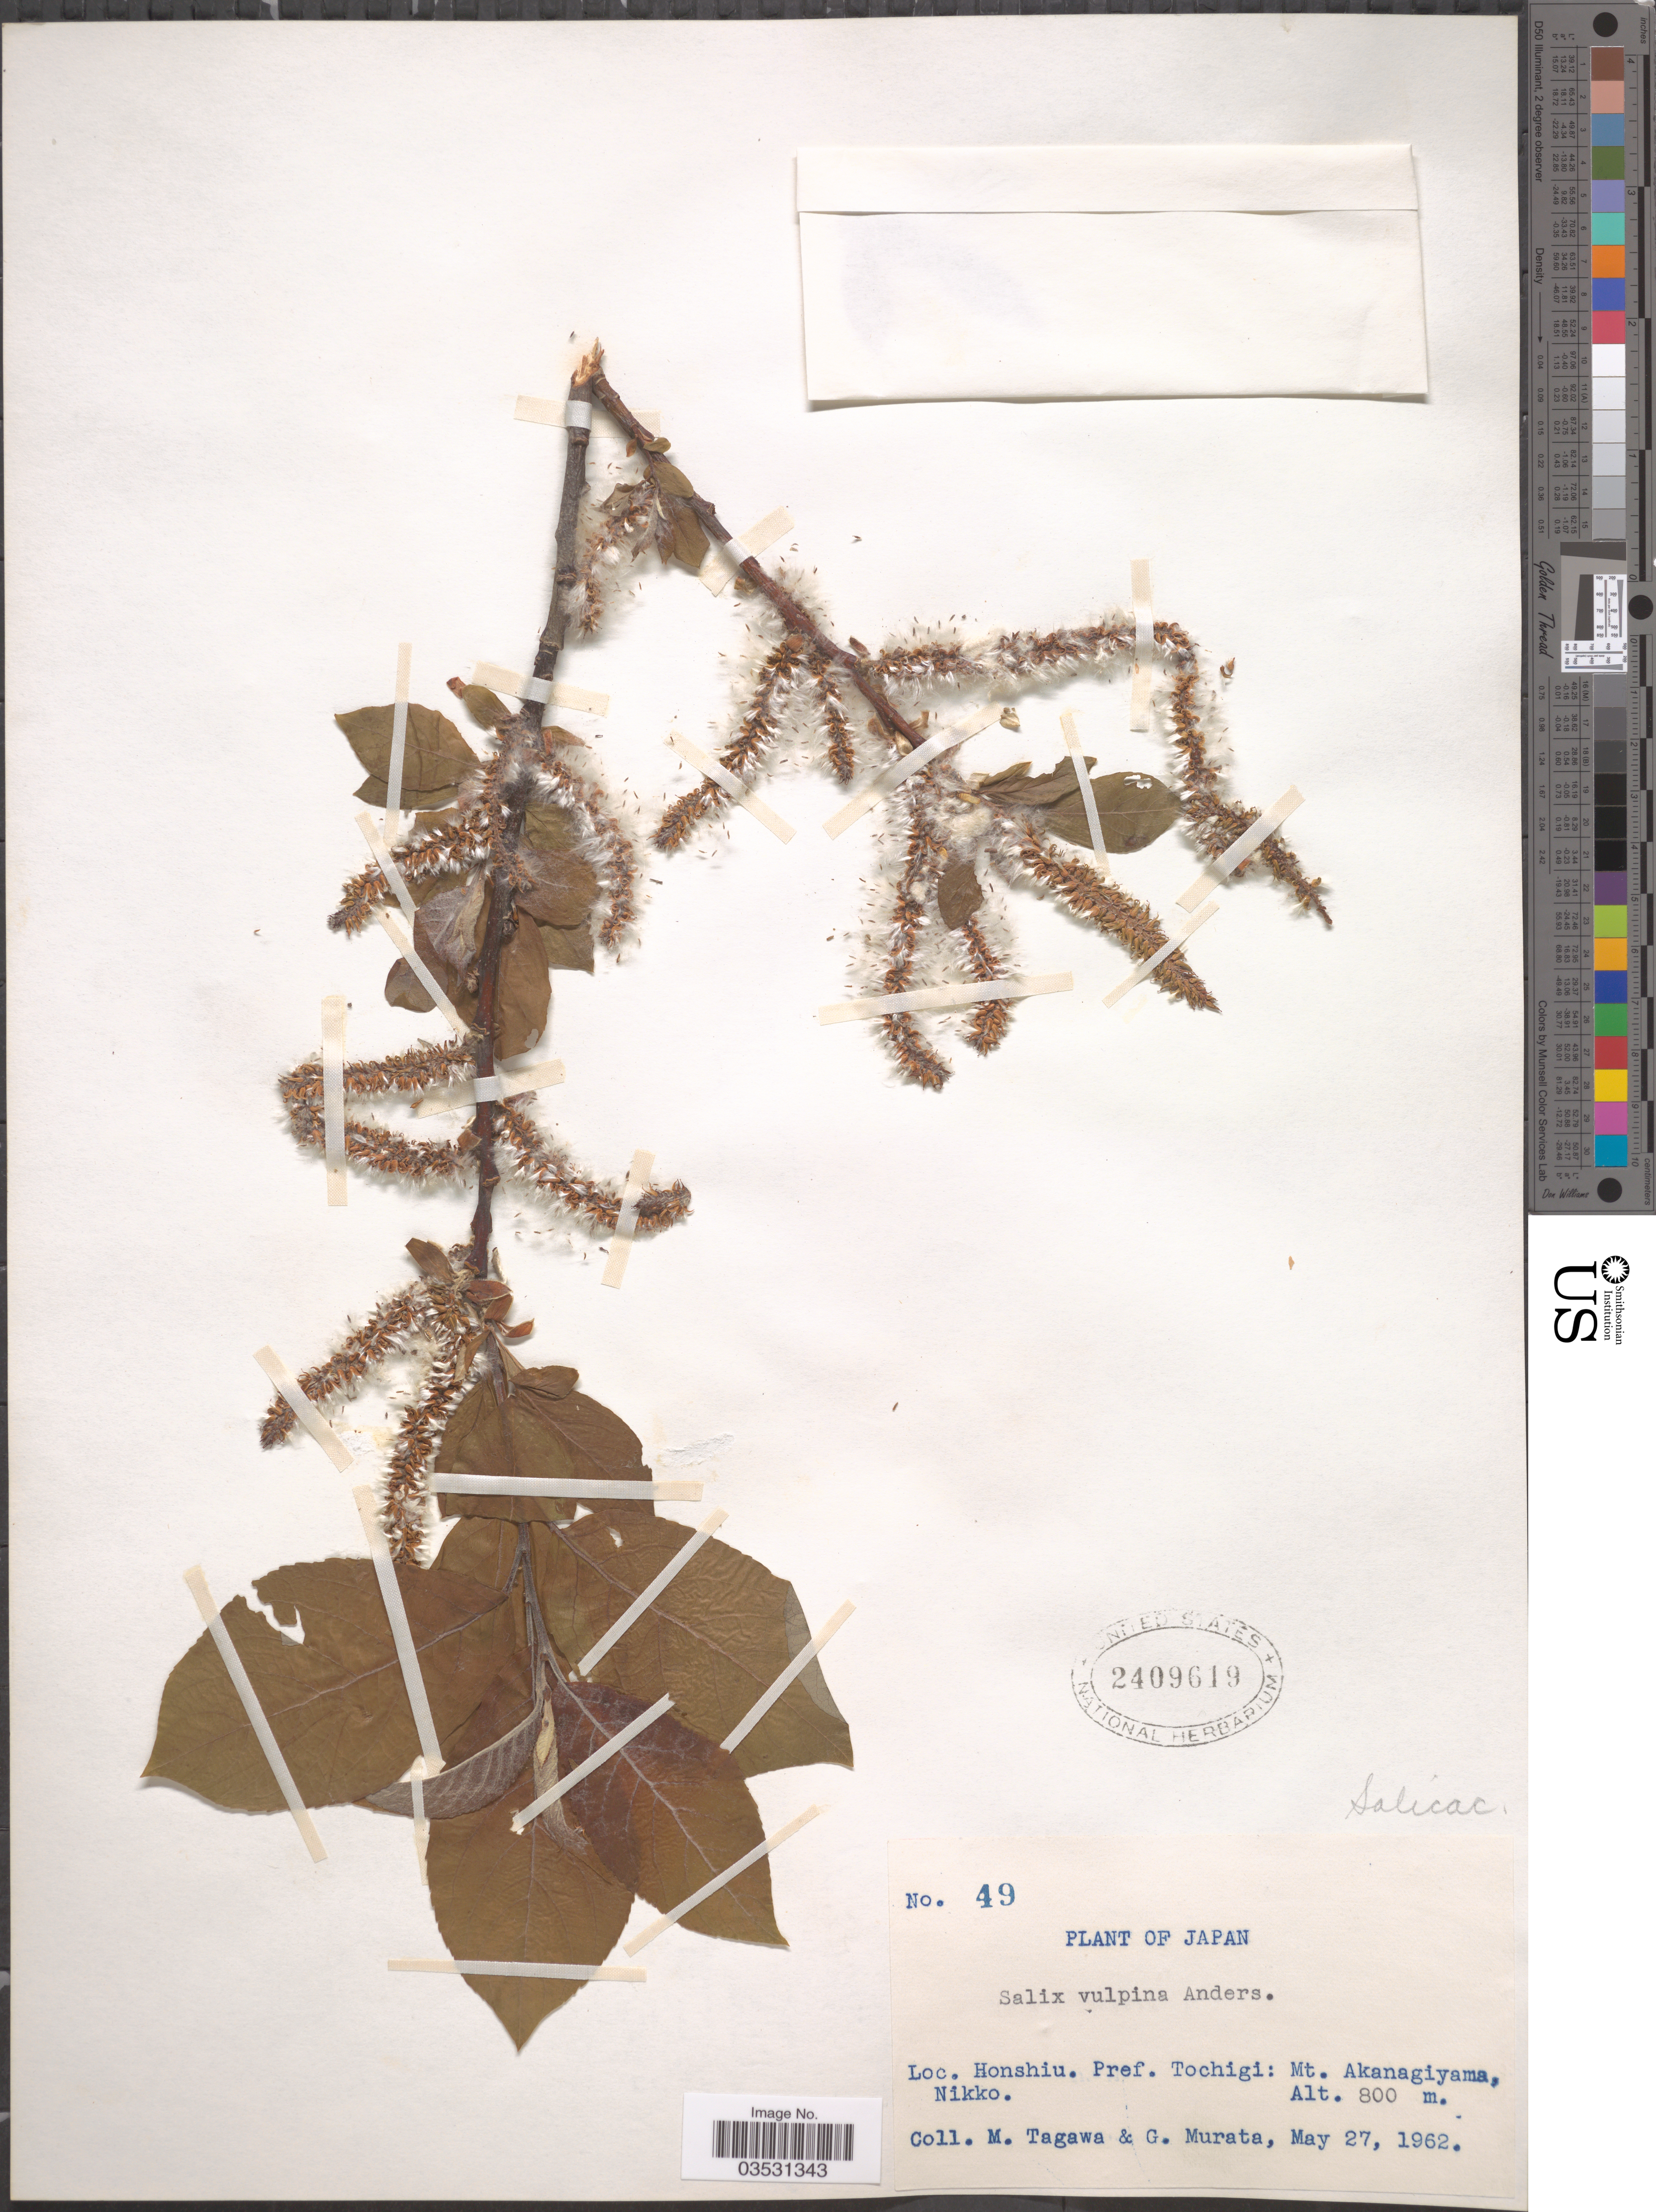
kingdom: Plantae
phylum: Tracheophyta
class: Magnoliopsida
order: Malpighiales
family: Salicaceae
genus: Salix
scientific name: Salix vulpina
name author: Andersson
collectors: M. Tagawa & G. Murata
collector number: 49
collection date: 1962-05-27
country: Japan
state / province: Totigi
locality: Honshiu. Pref. Tochigi: Mt. Akanagiyama, Nikko.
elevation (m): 800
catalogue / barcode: US 2409619